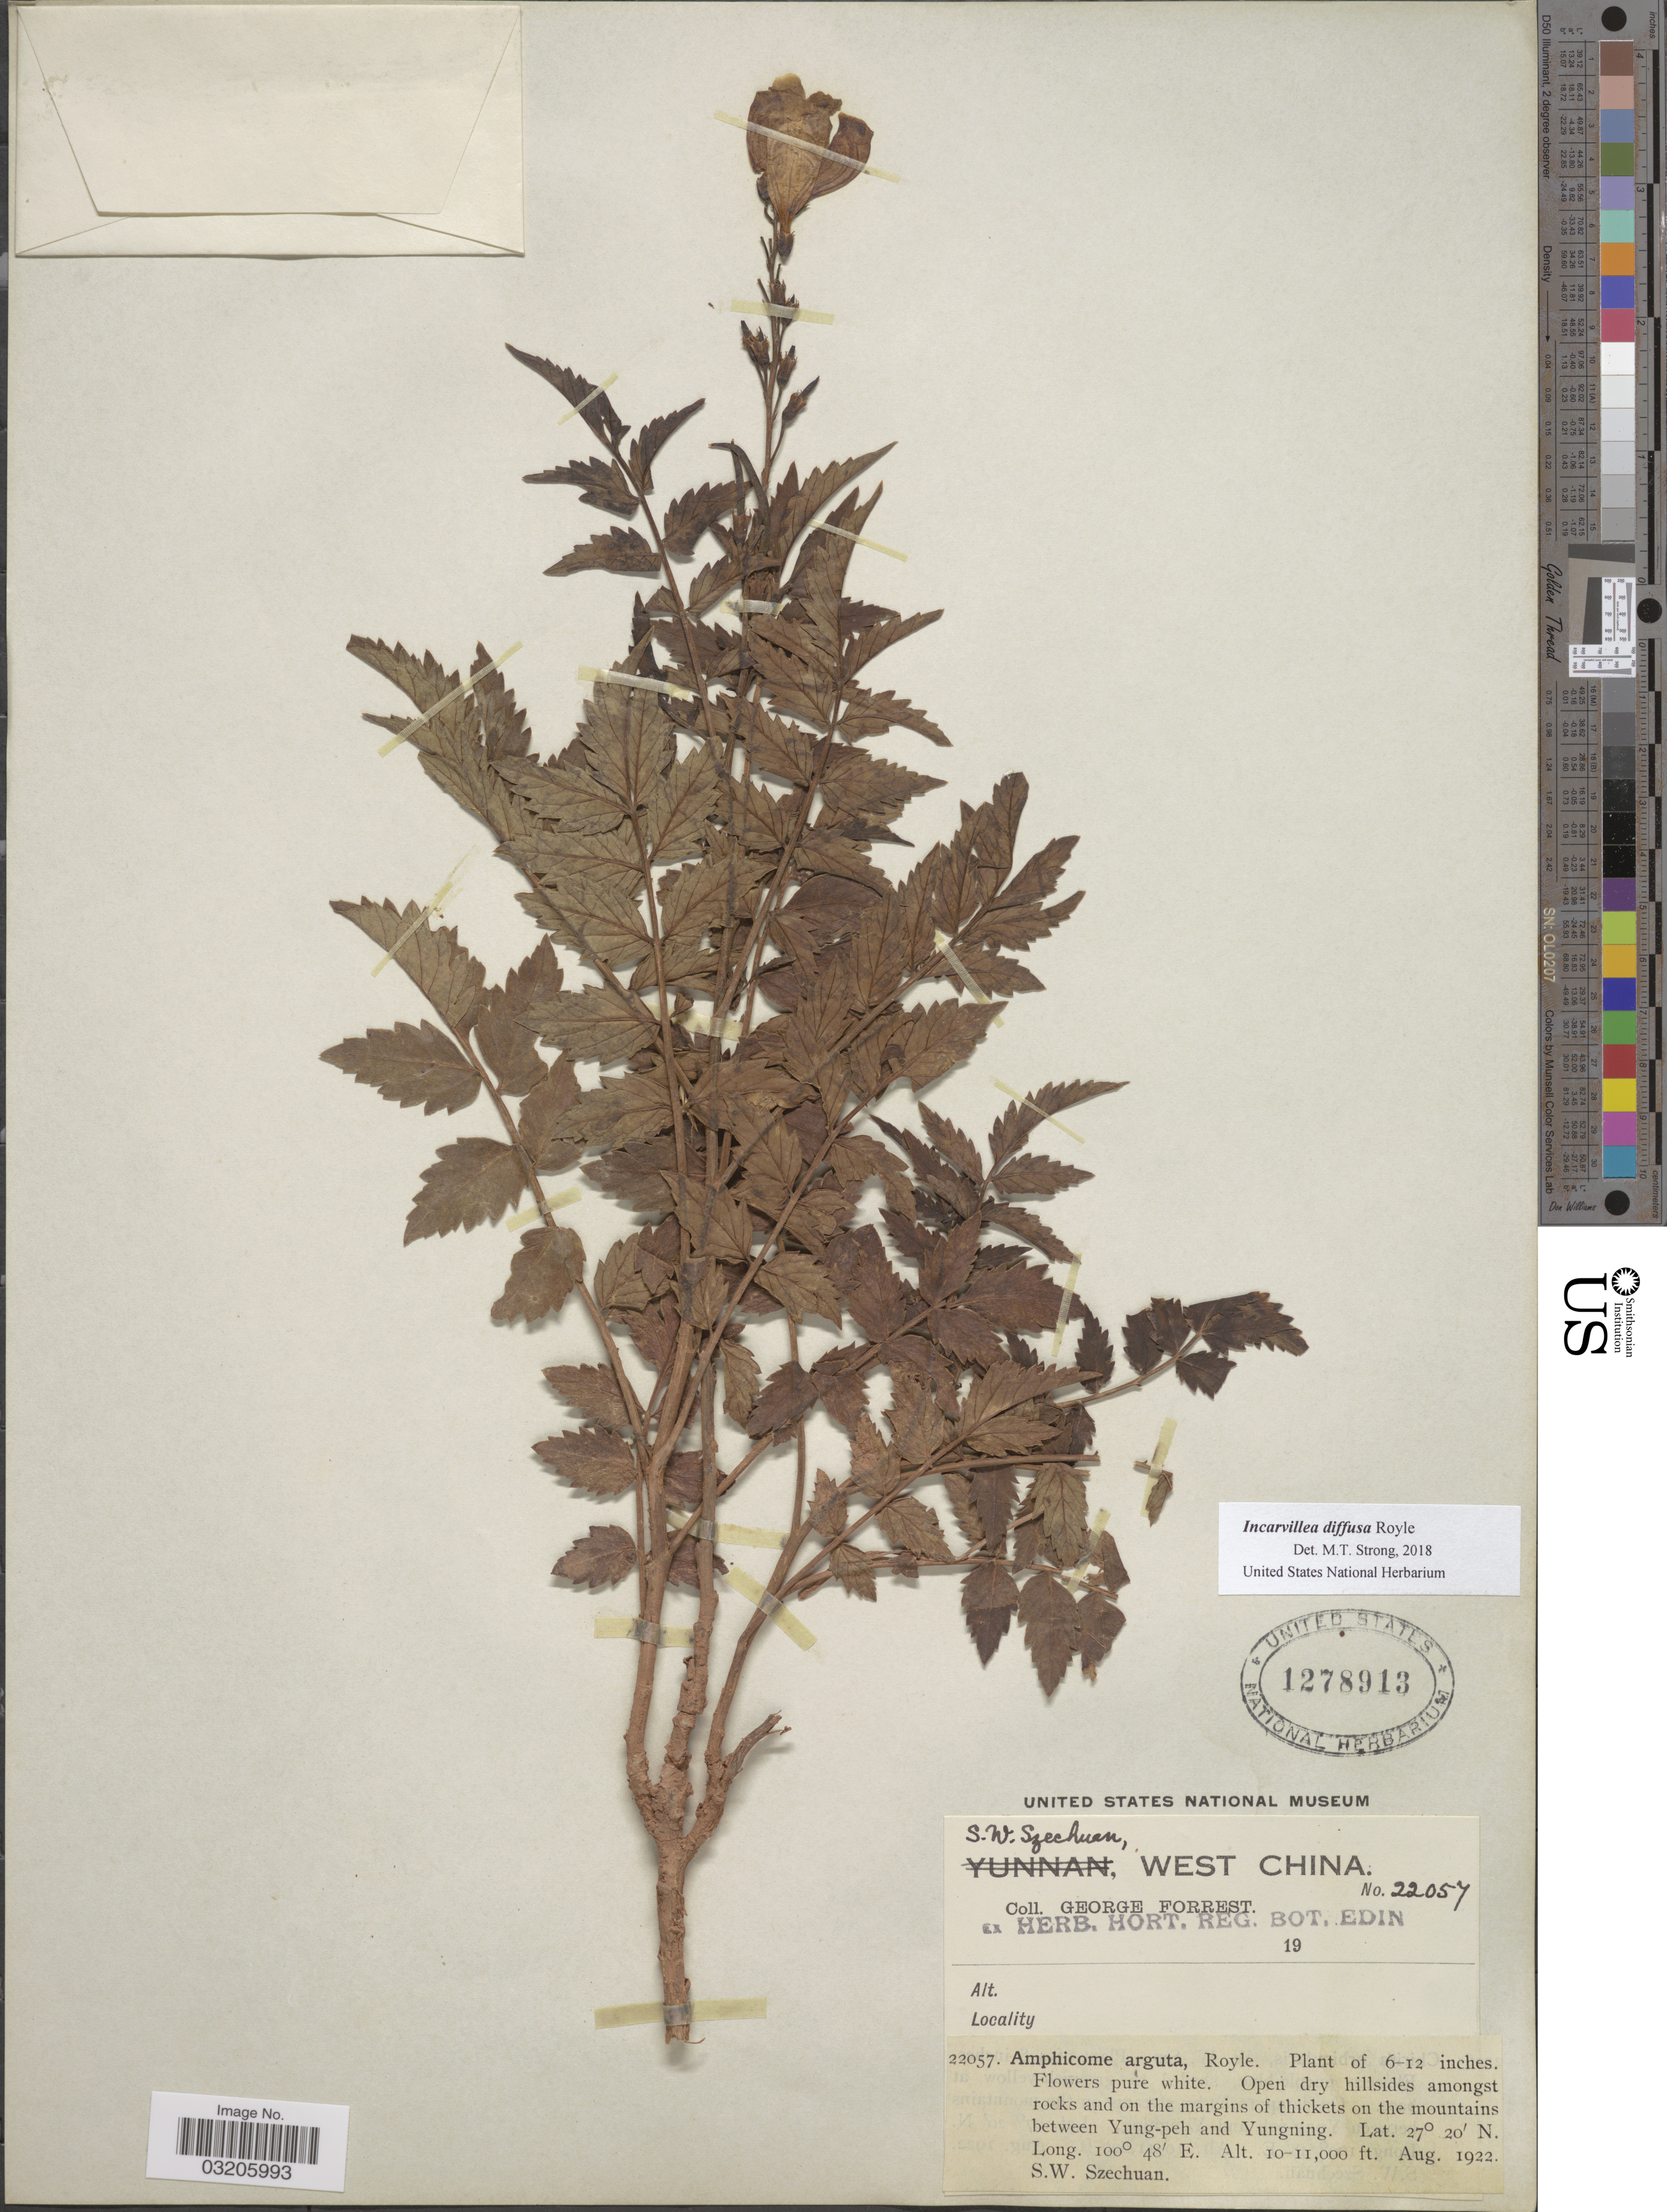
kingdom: Plantae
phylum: Tracheophyta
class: Magnoliopsida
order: Lamiales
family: Bignoniaceae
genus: Incarvillea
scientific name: Incarvillea diffusa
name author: Royle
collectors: G. Forrest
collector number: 22057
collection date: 1922-08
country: China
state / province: Sichuan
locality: S.W. Szechuan. On the margins of thickets on the mountains between Yung-peh and Yungning.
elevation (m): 3048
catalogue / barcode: US 1278913